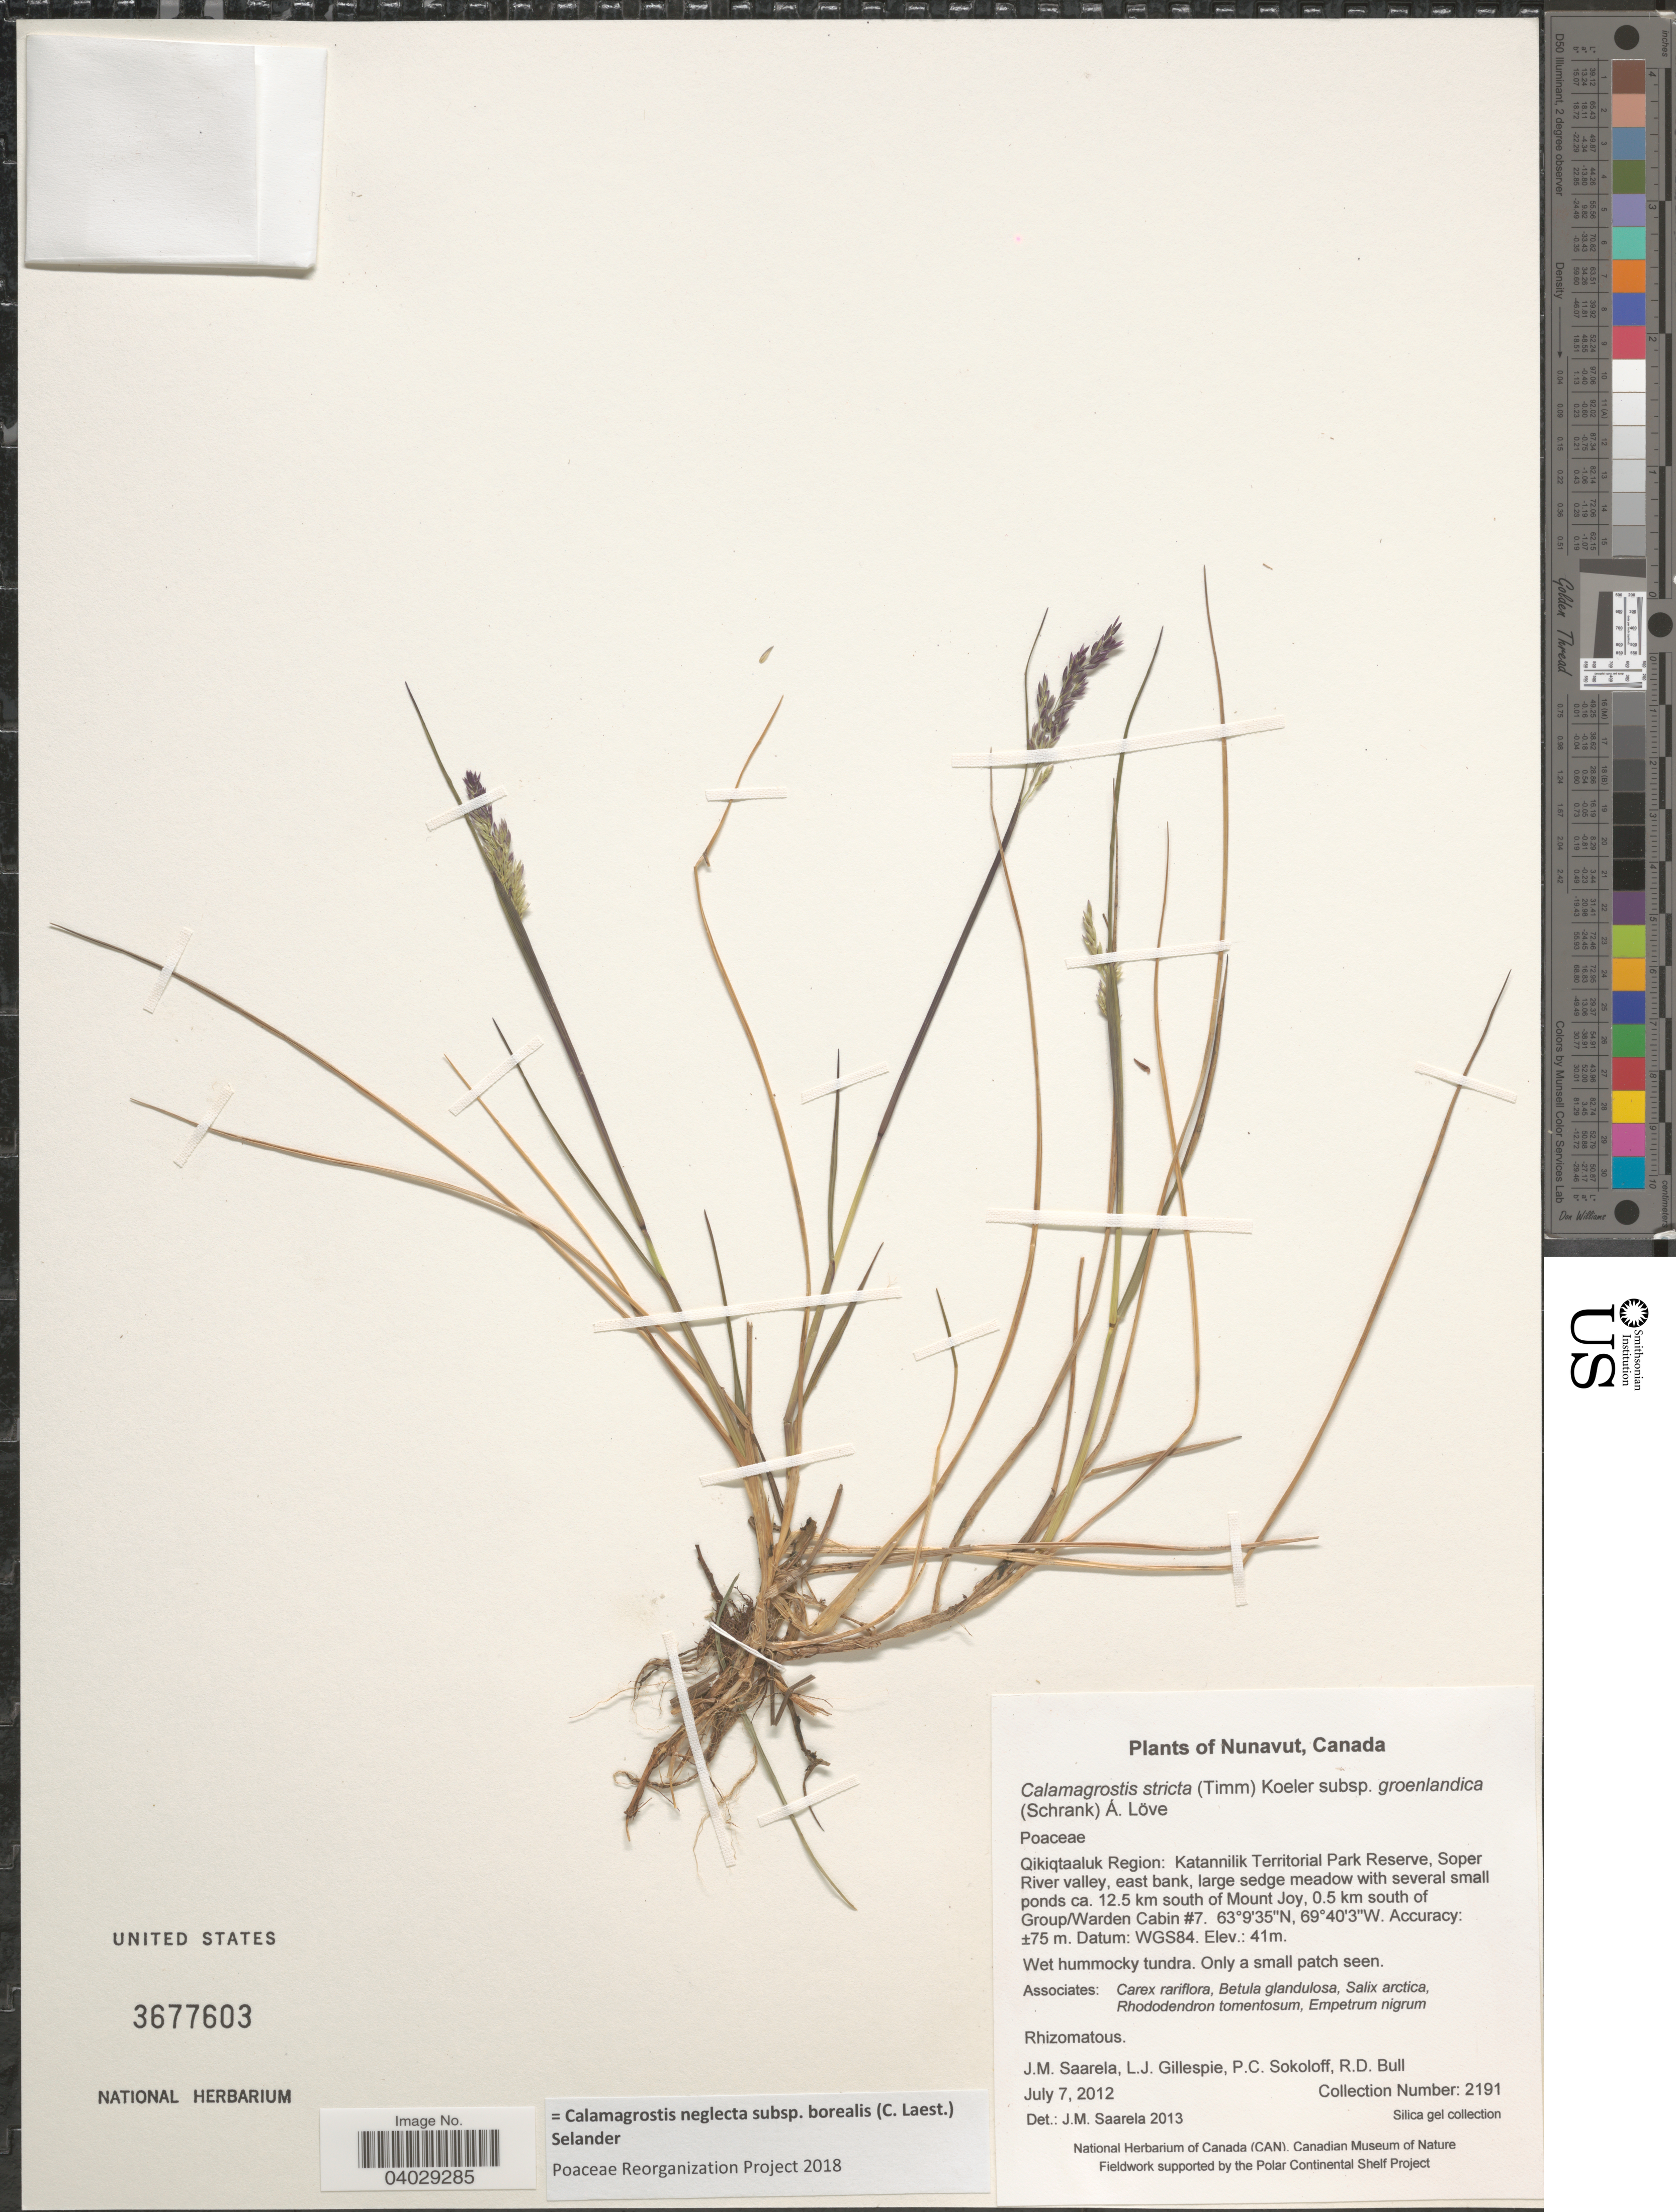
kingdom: Plantae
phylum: Tracheophyta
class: Liliopsida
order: Poales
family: Poaceae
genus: Calamagrostis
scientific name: Calamagrostis neglecta subsp. borealis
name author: (C. Laest.) Selander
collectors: J. Saarela, L. Gillespie, P. Sokoloff & R. Bull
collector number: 2191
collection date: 2012-07-07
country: Canada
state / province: Nunavut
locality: Qikiqtaaluk Region: Katannilik Territorial Park Reserve, Soper River valley, east bank, large sedge meadow with several small ponds ca. 12.5 km south of Mount Joy, 0.5 km south of Group/Warden Cabin #7. Accuracy: ± 75 m. Datum: WGS84.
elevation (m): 41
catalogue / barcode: US 3677603